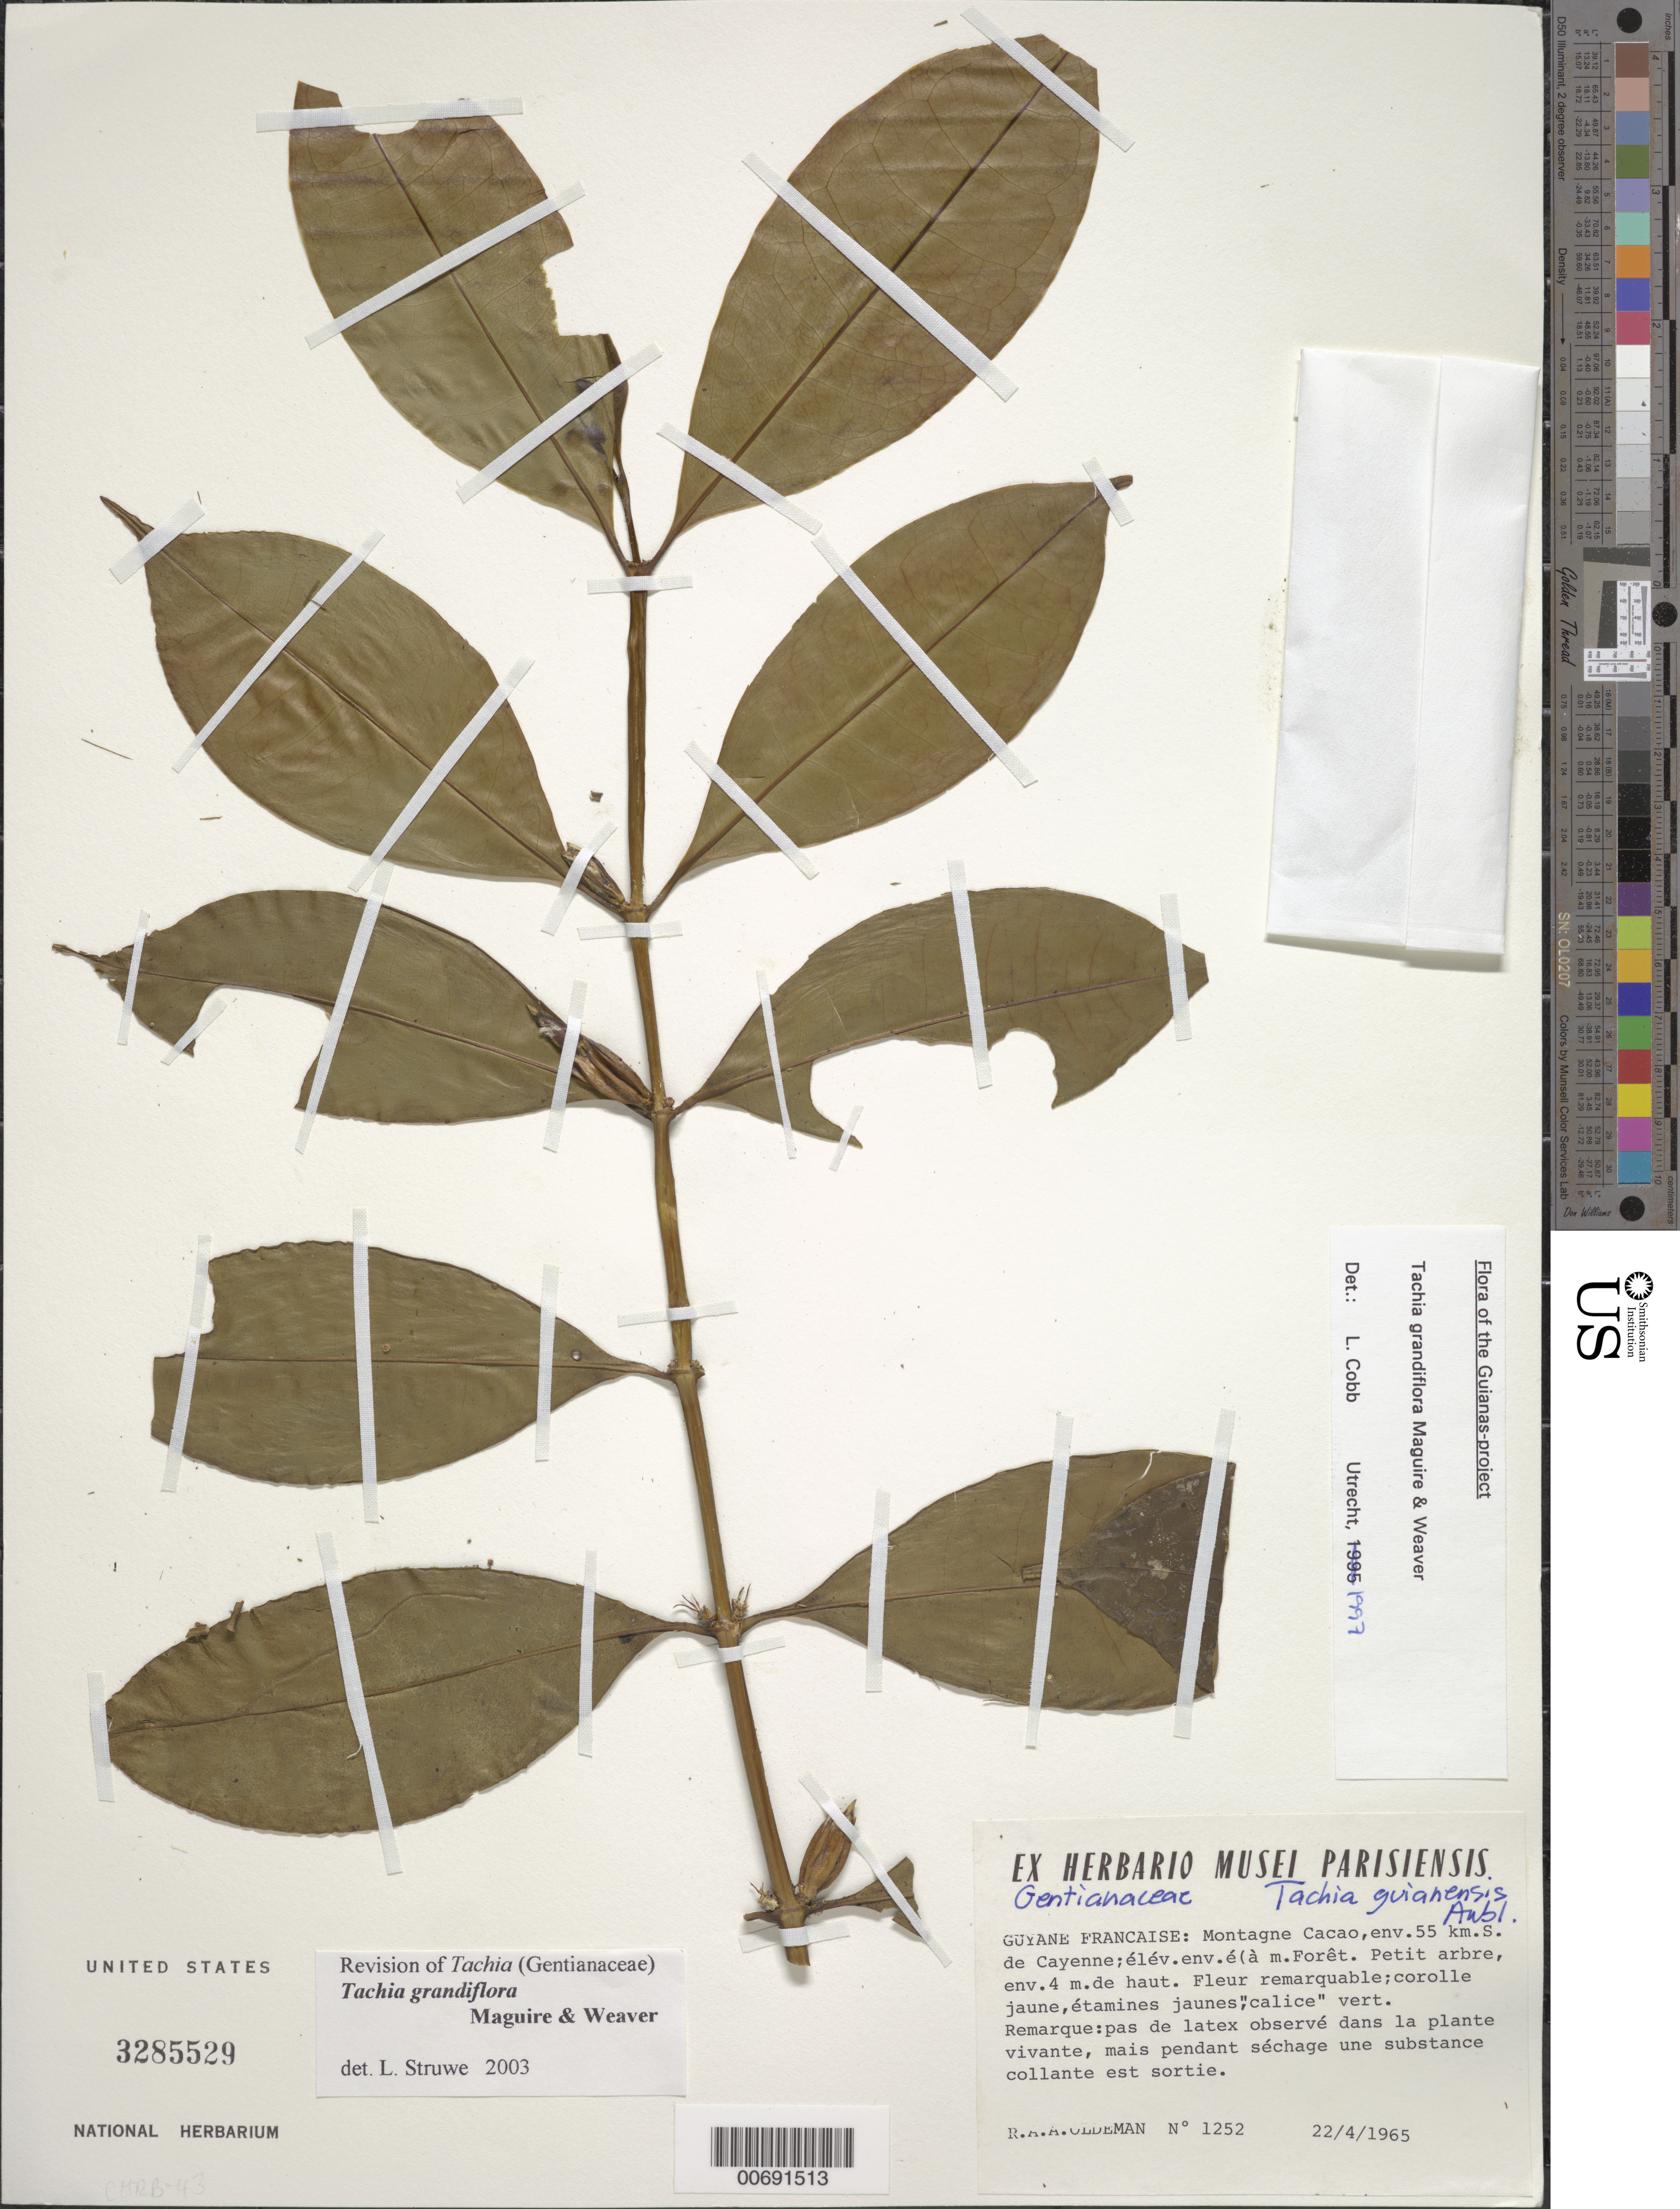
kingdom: Plantae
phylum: Tracheophyta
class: Magnoliopsida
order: Gentianales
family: Gentianaceae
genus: Tachia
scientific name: Tachia guianensis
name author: Aubl.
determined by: Cobb, L.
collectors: R. Oldeman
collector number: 1252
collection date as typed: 22-Apr-65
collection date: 1965-04-22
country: French Guiana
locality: Montagne Cacao, env. 55 km S de Cayenne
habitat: Forest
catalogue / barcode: US 3285529